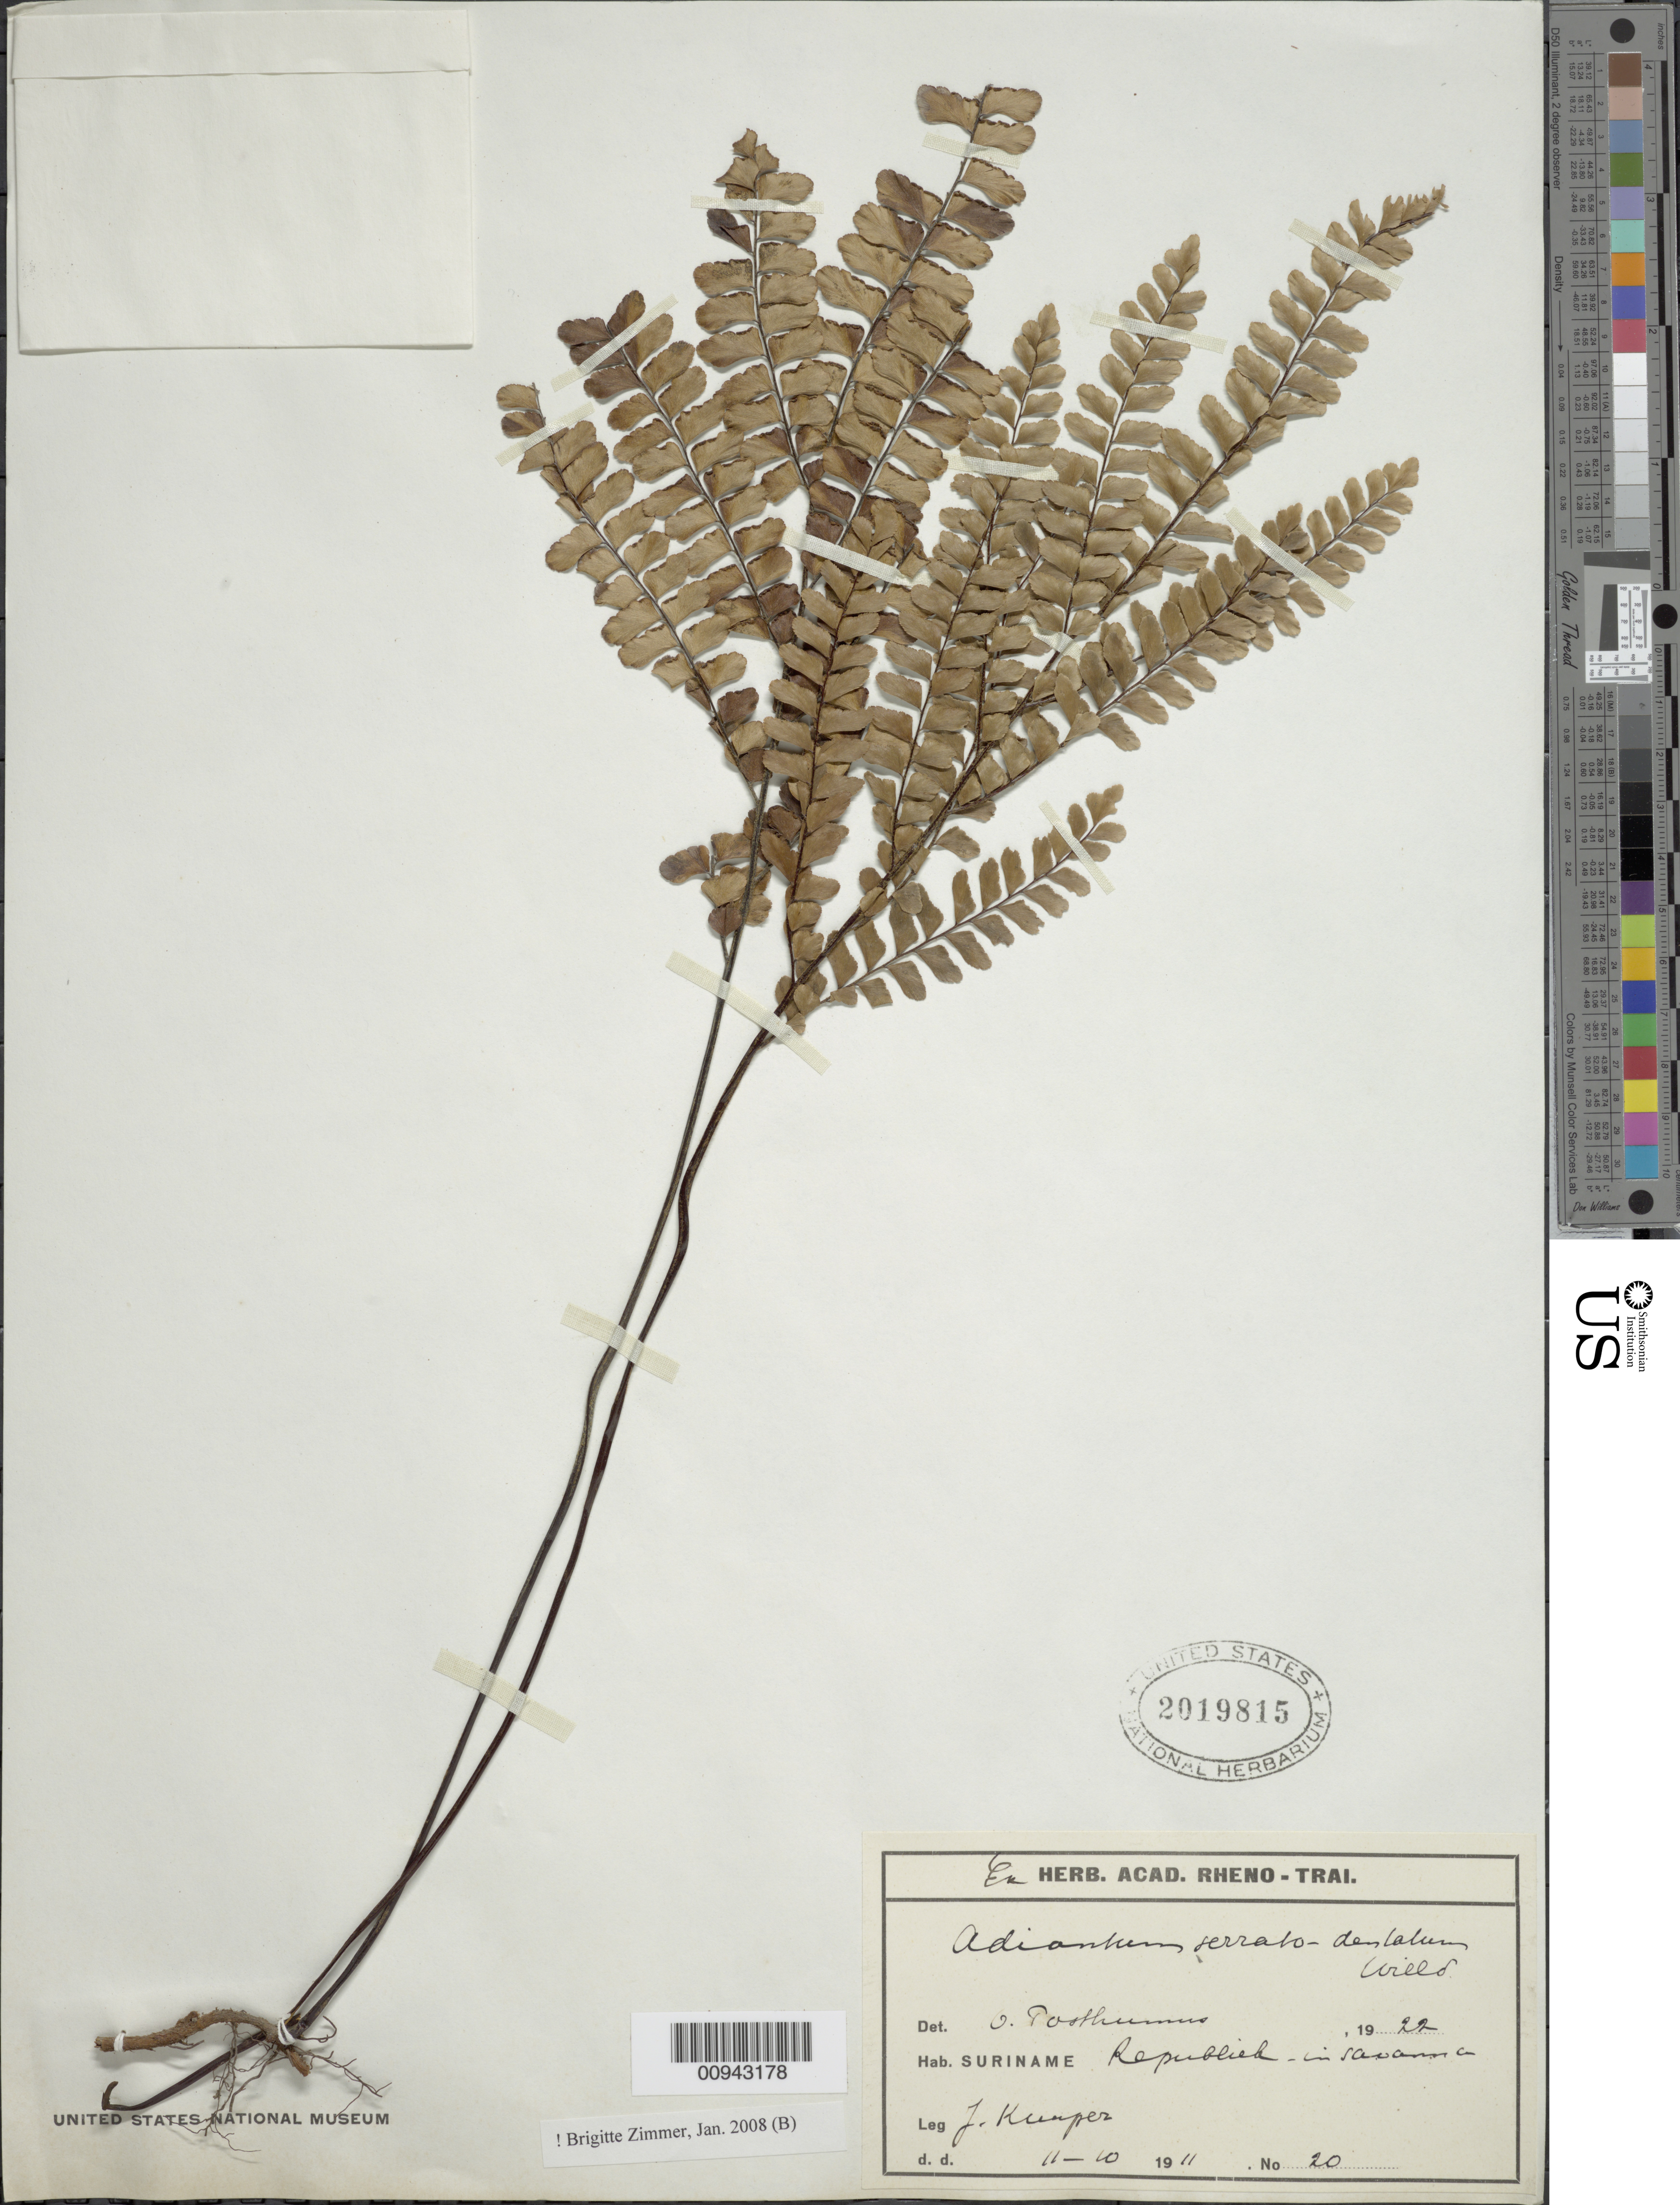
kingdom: Plantae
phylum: Tracheophyta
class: Polypodiopsida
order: Polypodiales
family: Pteridaceae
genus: Adiantum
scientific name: Adiantum serratodentatum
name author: Humb. & Bonpl. ex Willd.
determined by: Zimmer, B.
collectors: J. Kuyper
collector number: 20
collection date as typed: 11-Oct-11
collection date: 1911-10-11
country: Suriname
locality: Republick in savanna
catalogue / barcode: US 2019815